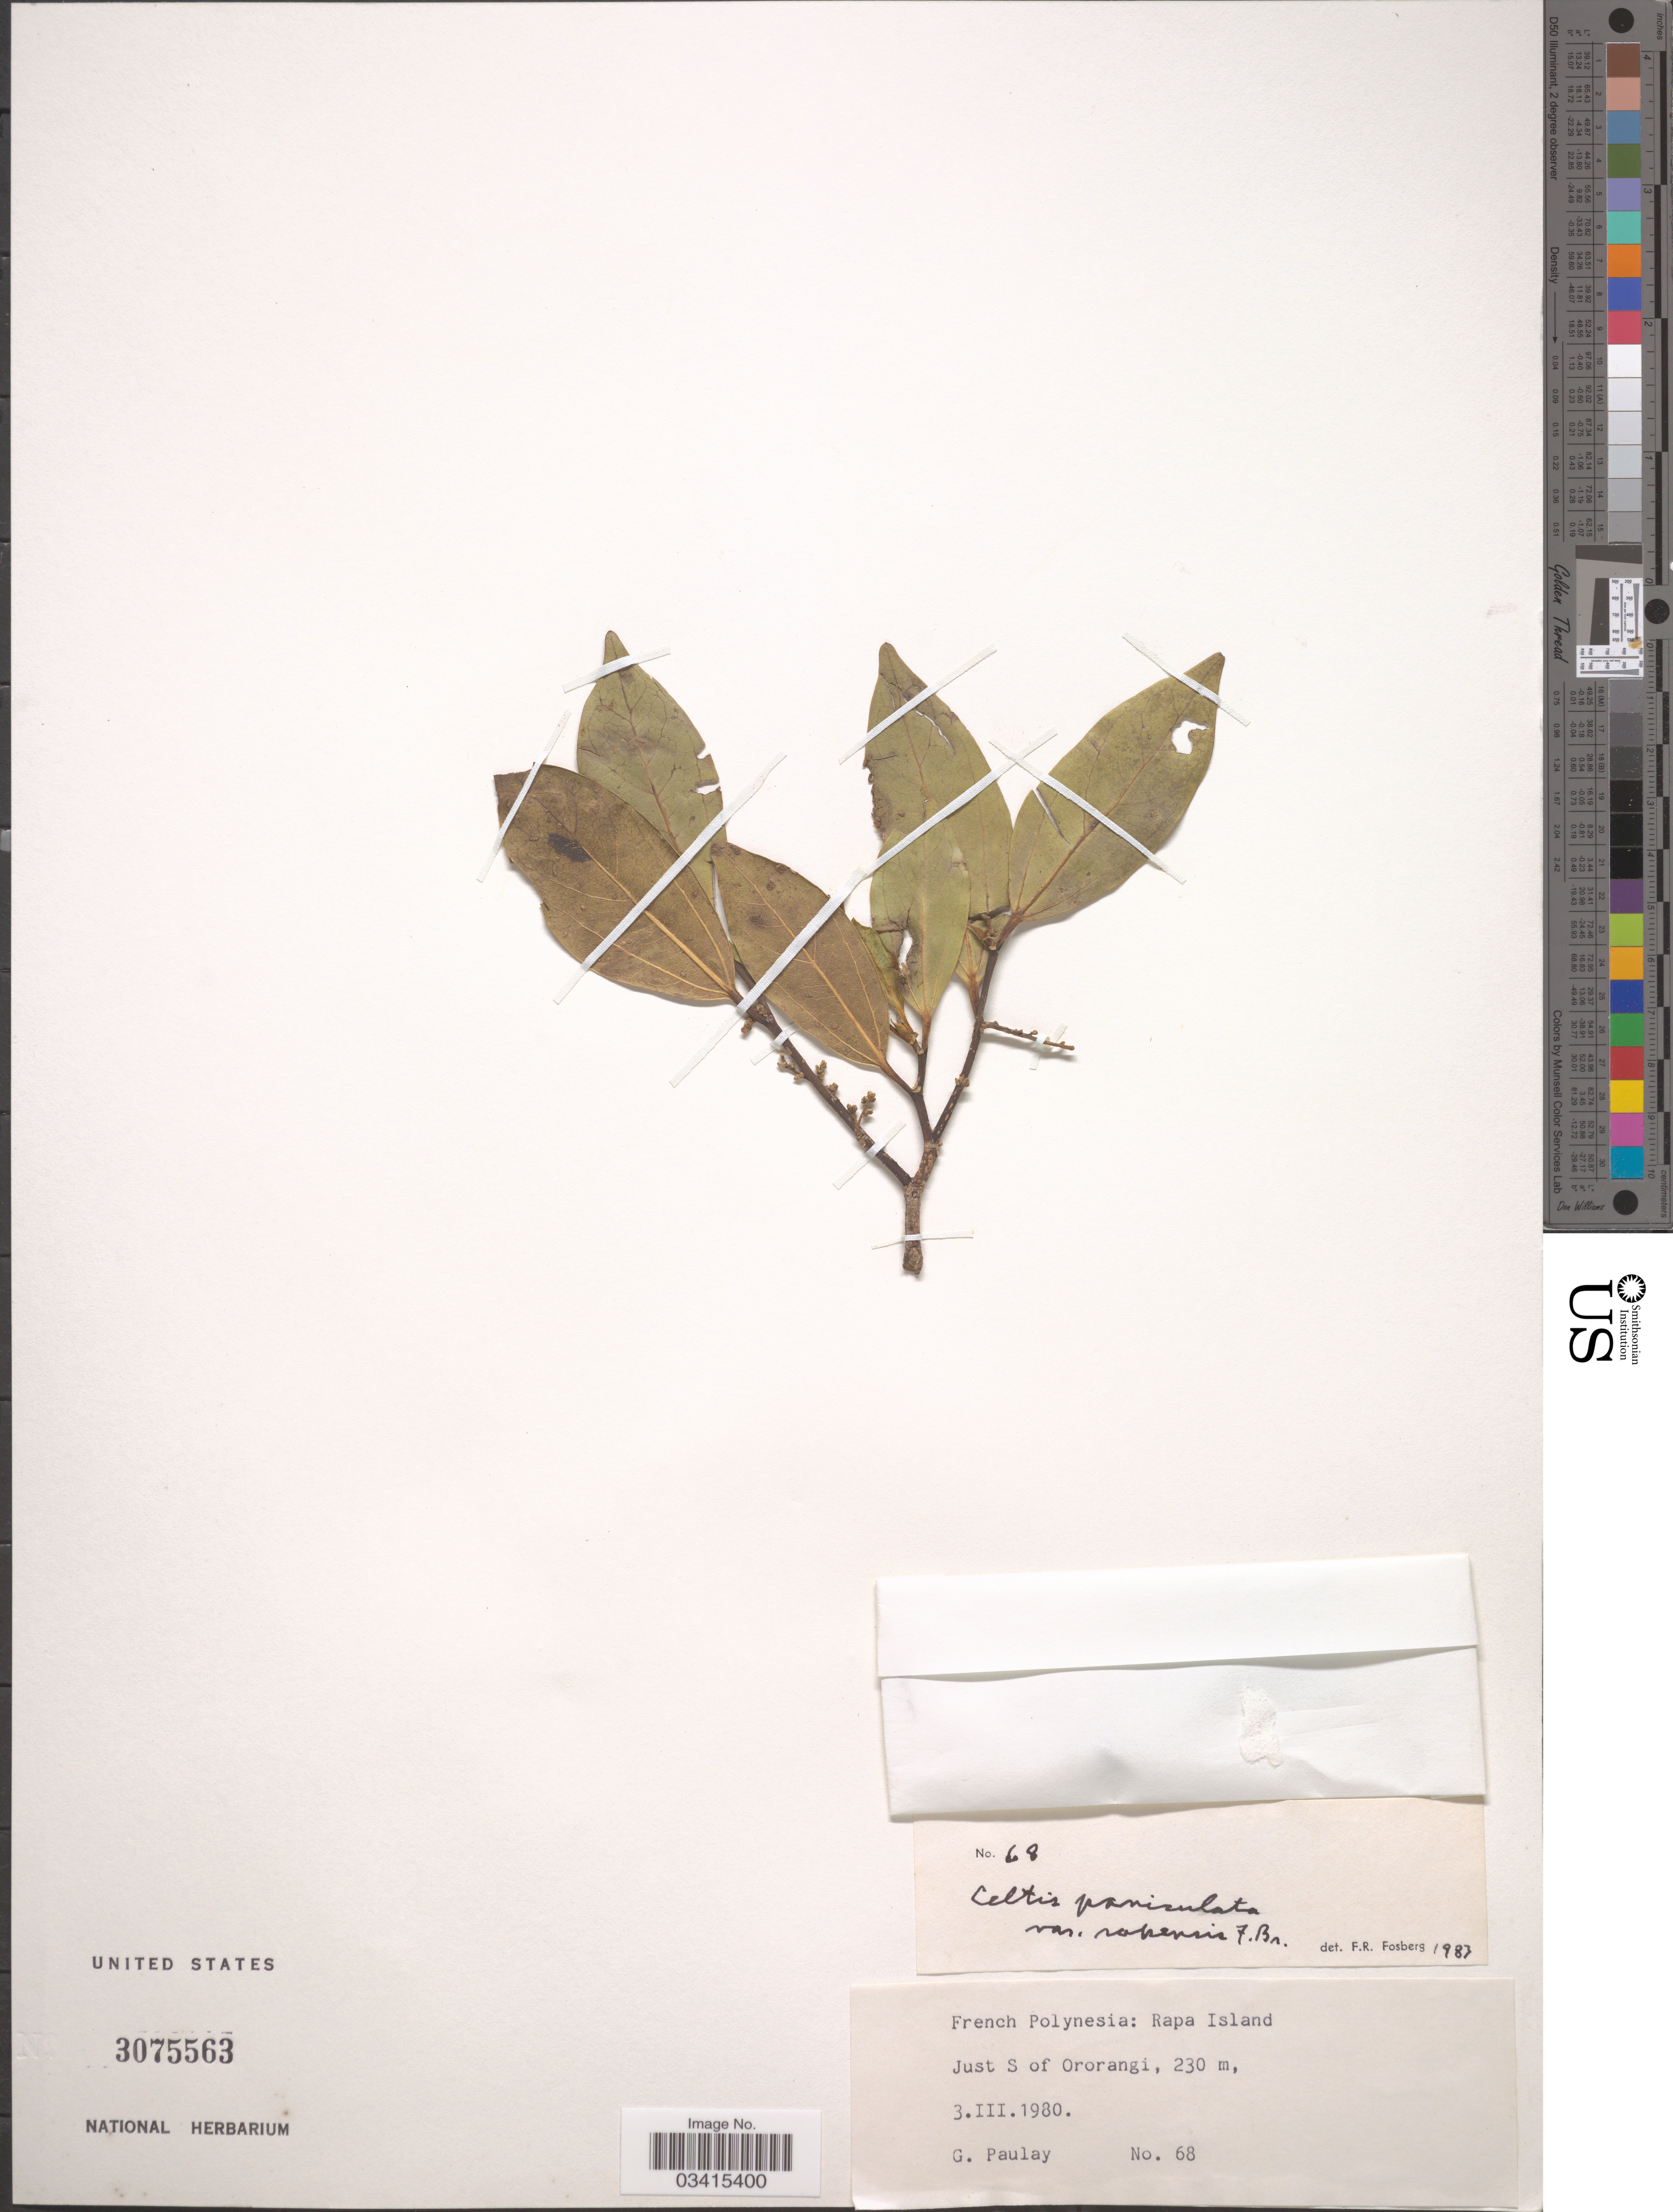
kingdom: Plantae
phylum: Tracheophyta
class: Magnoliopsida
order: Rosales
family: Cannabaceae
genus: Celtis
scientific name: Celtis paniculata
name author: (Endl.) Planch.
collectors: G. Paulay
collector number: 68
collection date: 1980-03-03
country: French Polynesia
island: Rapa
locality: Rapa Island. Just S of Ororangi.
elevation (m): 230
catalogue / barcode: US 3075563